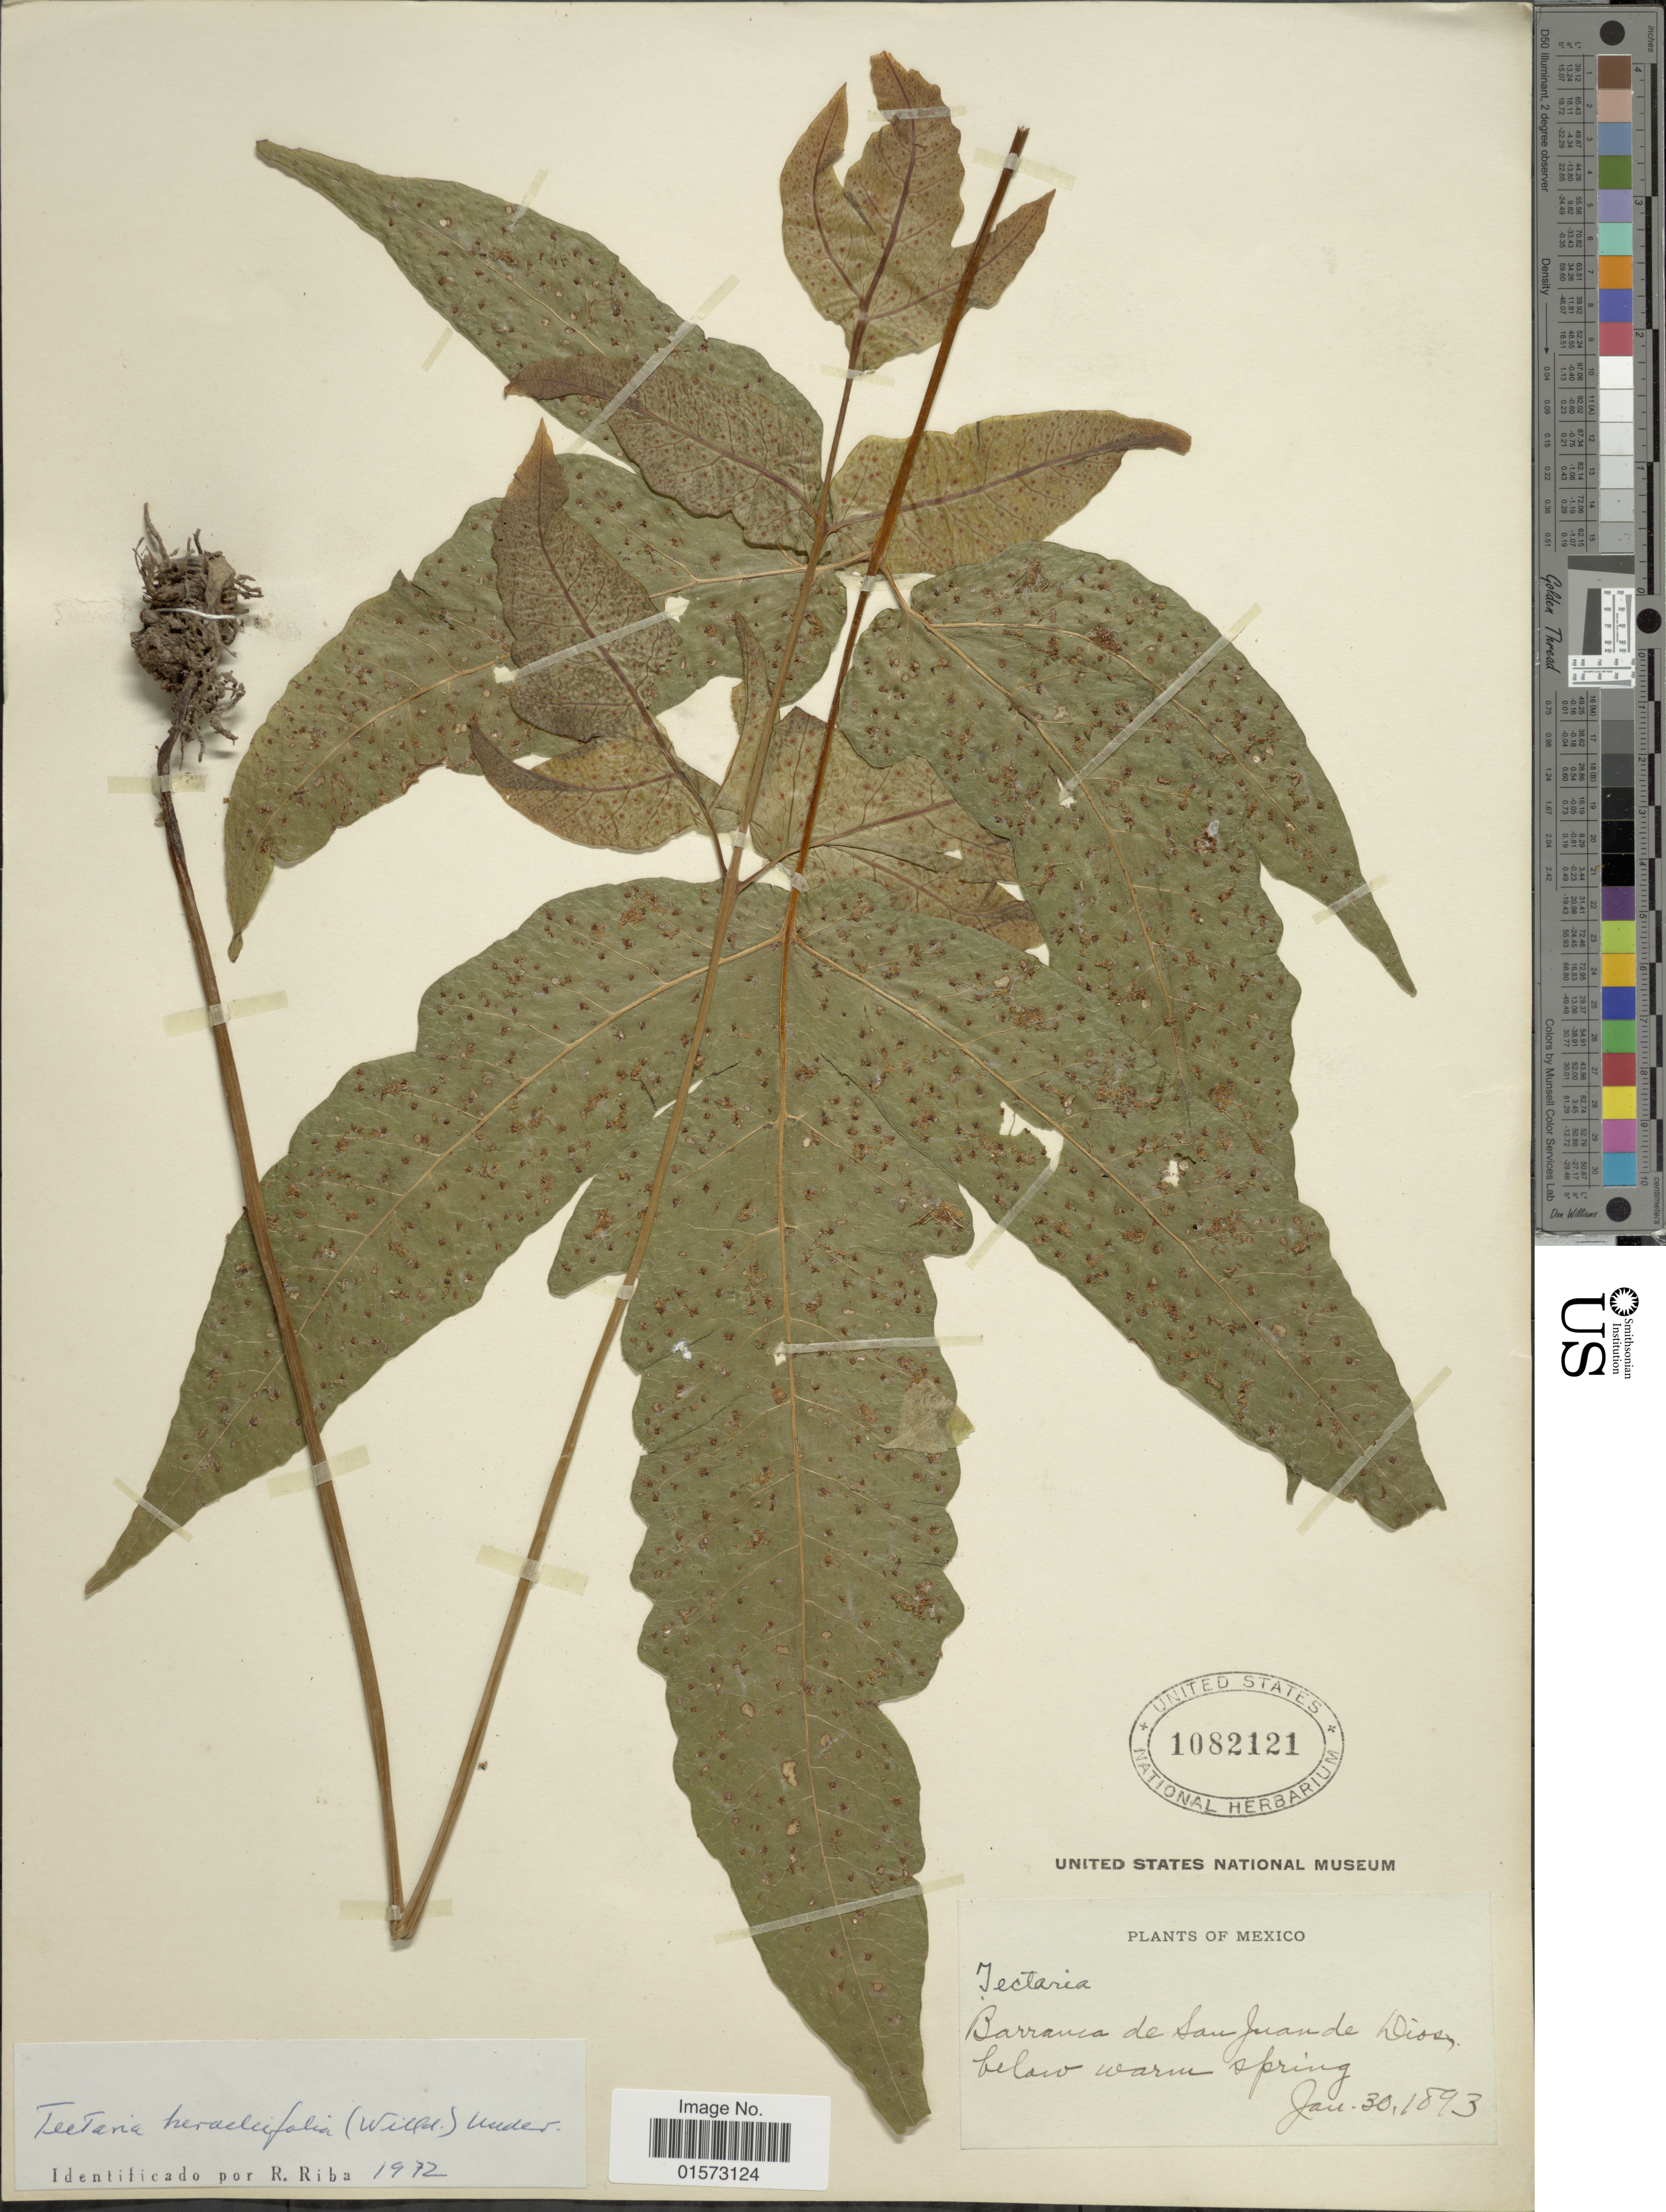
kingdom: Plantae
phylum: Tracheophyta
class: Polypodiopsida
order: Polypodiales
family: Tectariaceae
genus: Tectaria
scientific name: Tectaria heracleifolia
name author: (Willd.) Underw.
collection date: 1893-01-30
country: Mexico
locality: Barranca de San Juan de Dios, below warm spring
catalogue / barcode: US 1082121